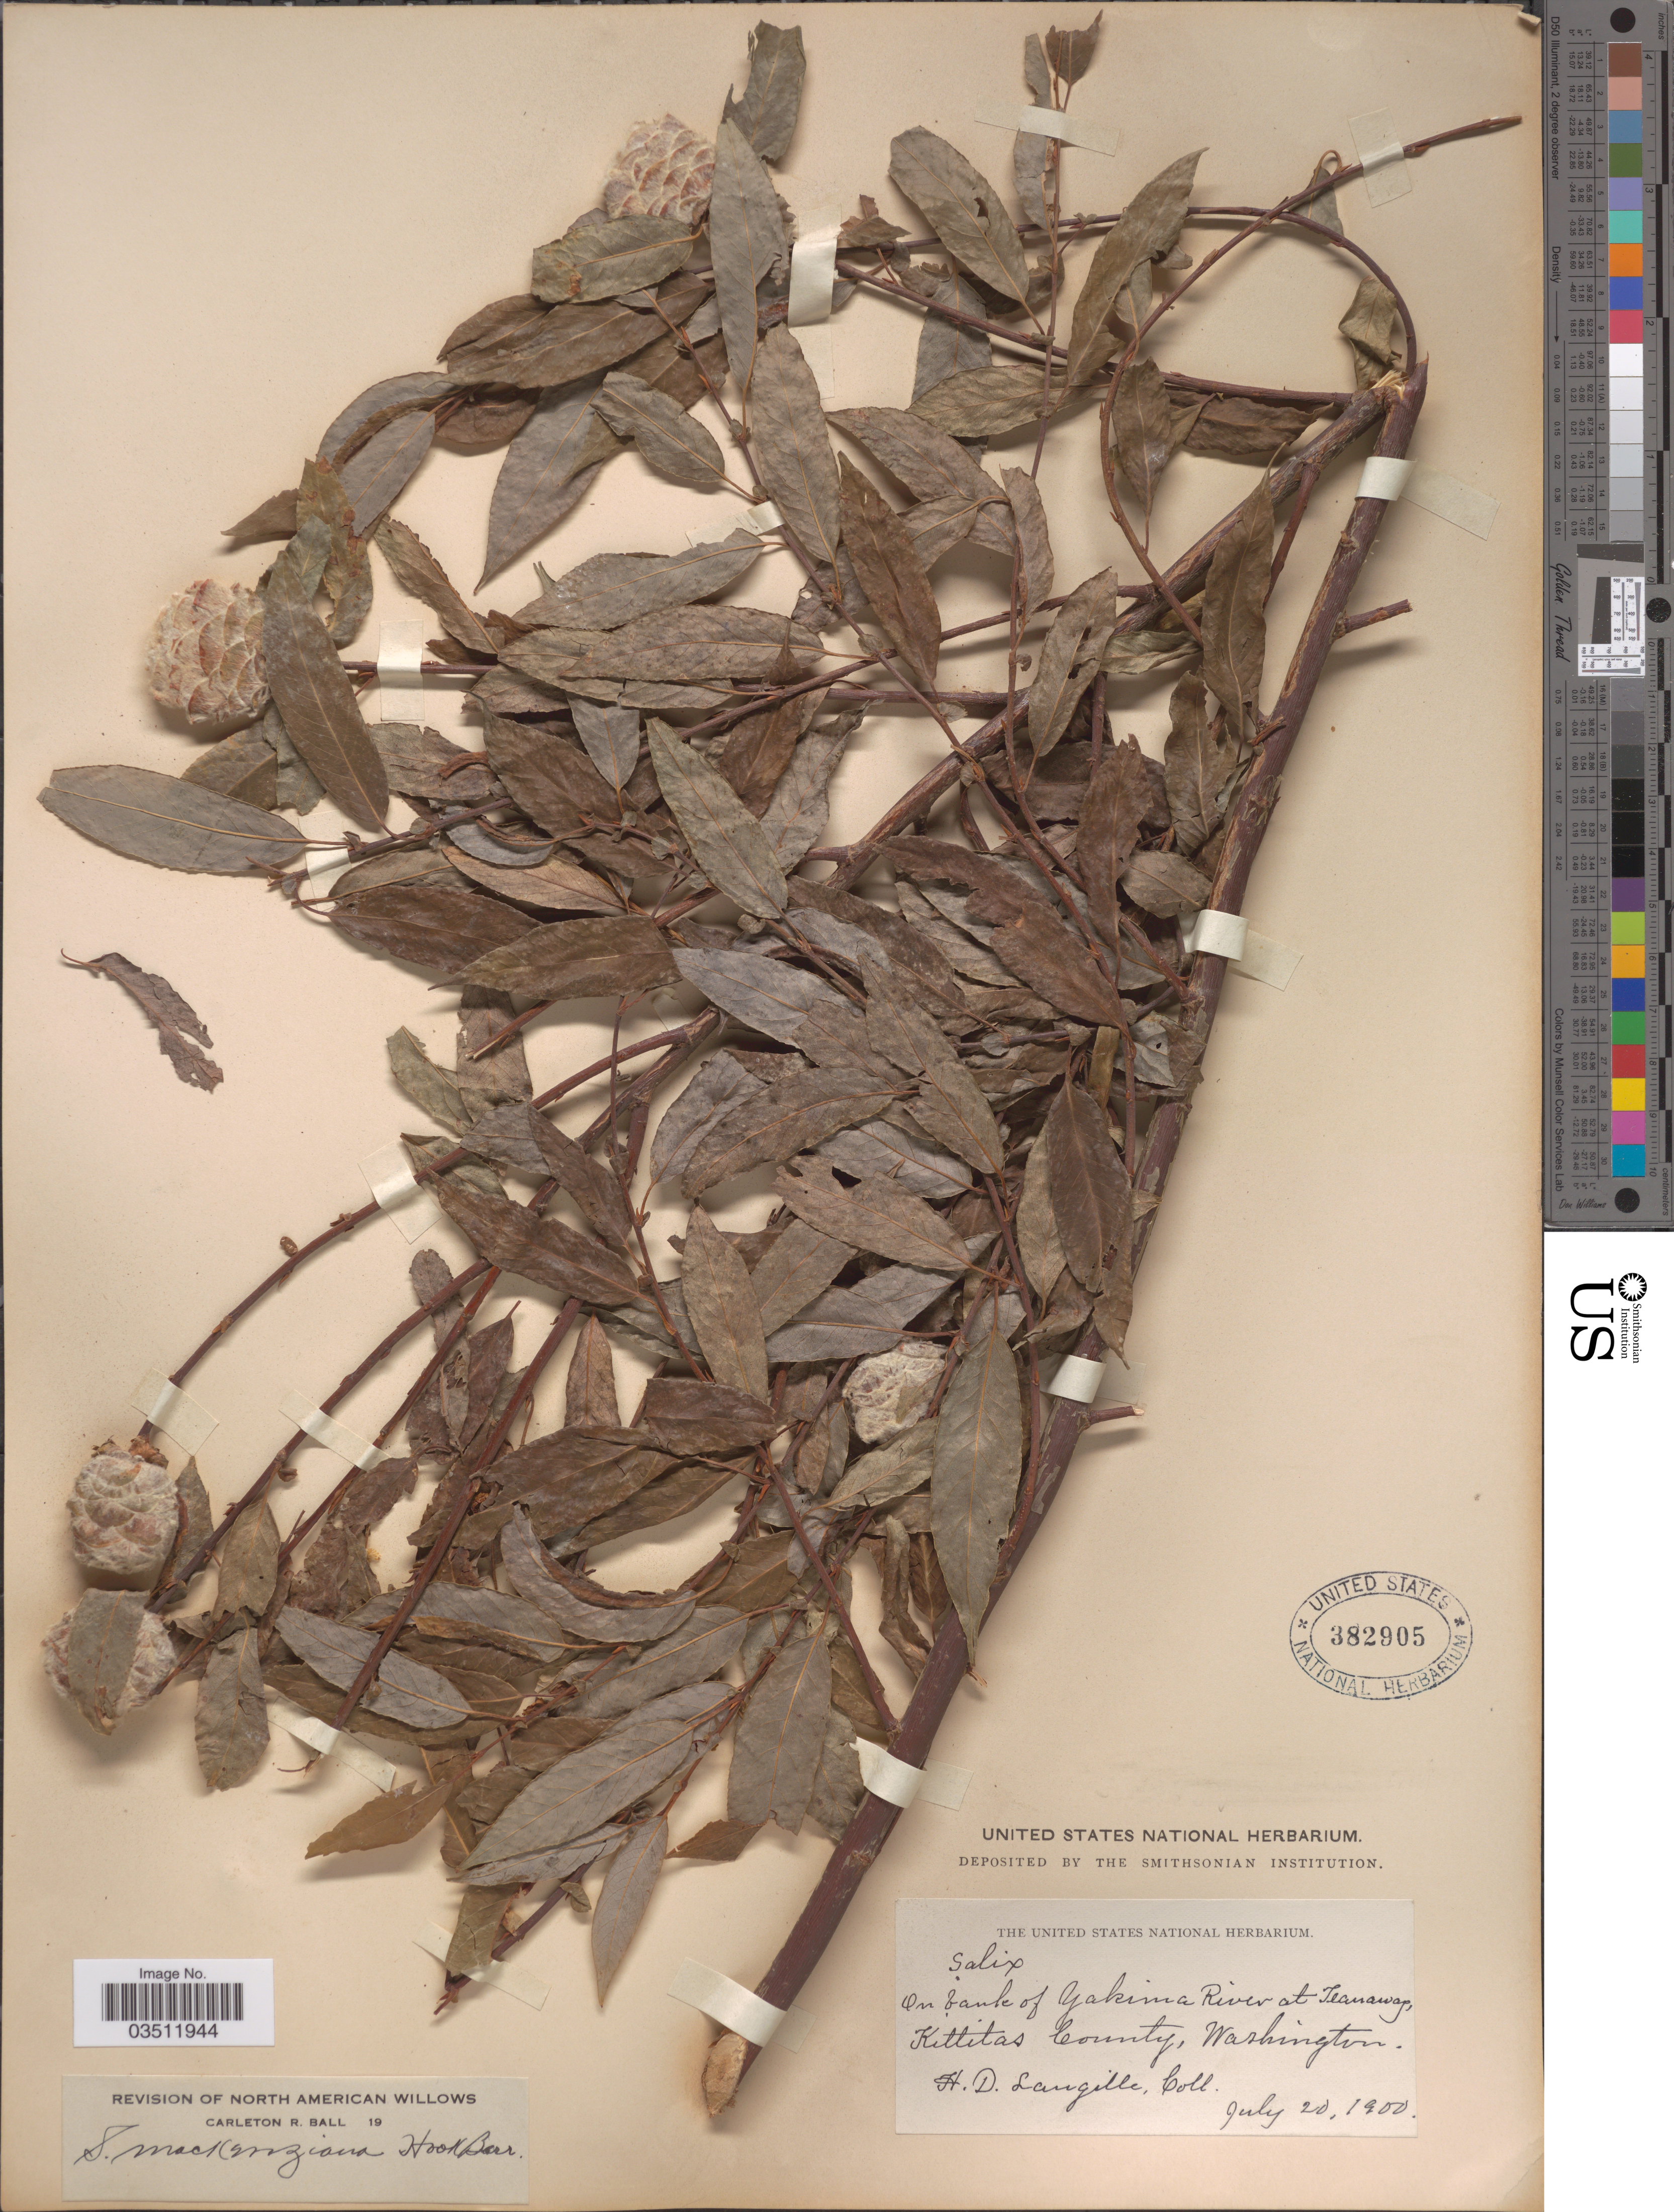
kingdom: Plantae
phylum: Tracheophyta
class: Magnoliopsida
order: Malpighiales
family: Salicaceae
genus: Salix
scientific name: Salix mackenziana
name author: (Hook.) Barratt ex Hook.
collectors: H. Langille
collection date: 1900-07-20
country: United States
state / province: Washington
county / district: Kittitas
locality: On bank of Yakima River at Teanaway, Kittitas County.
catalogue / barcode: US 382905